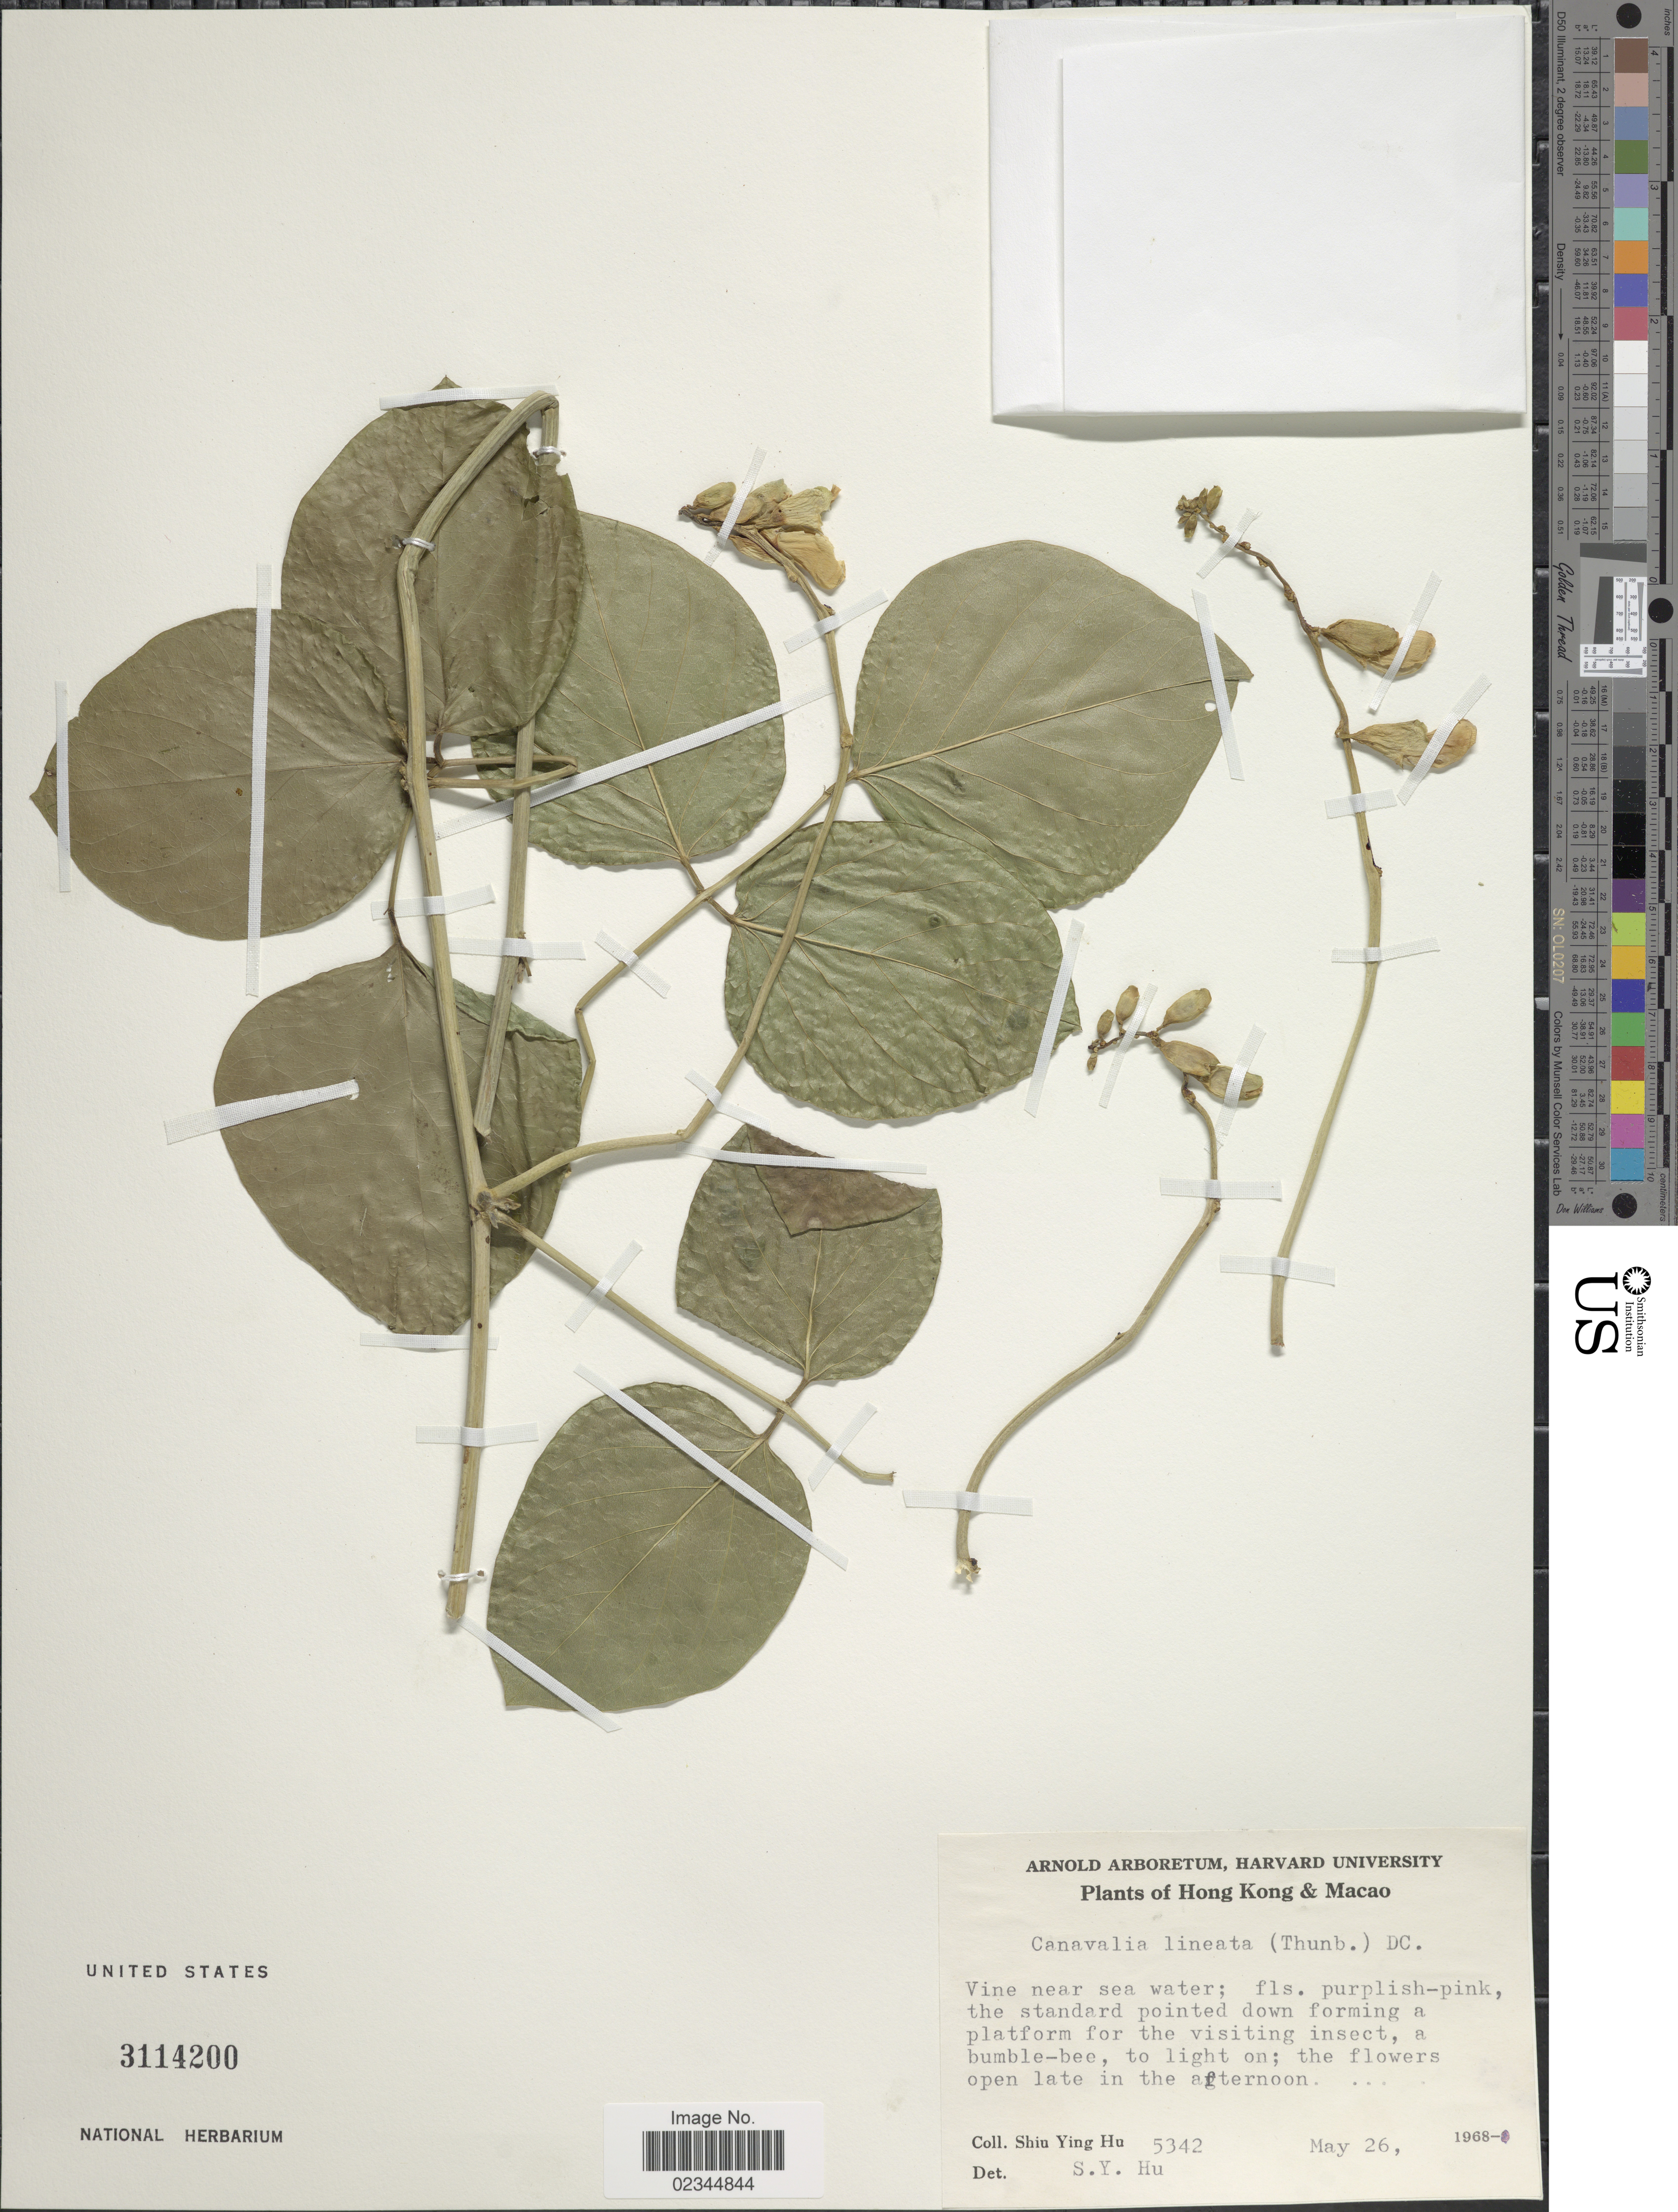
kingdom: Plantae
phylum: Tracheophyta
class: Magnoliopsida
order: Fabales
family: Fabaceae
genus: Canavalia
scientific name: Canavalia lineata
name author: (Thunb.) DC.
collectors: S. Y. Hu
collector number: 5342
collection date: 1968-05-26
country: China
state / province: Hong Kong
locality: Hong Kong & Macao.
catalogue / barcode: US 3114200